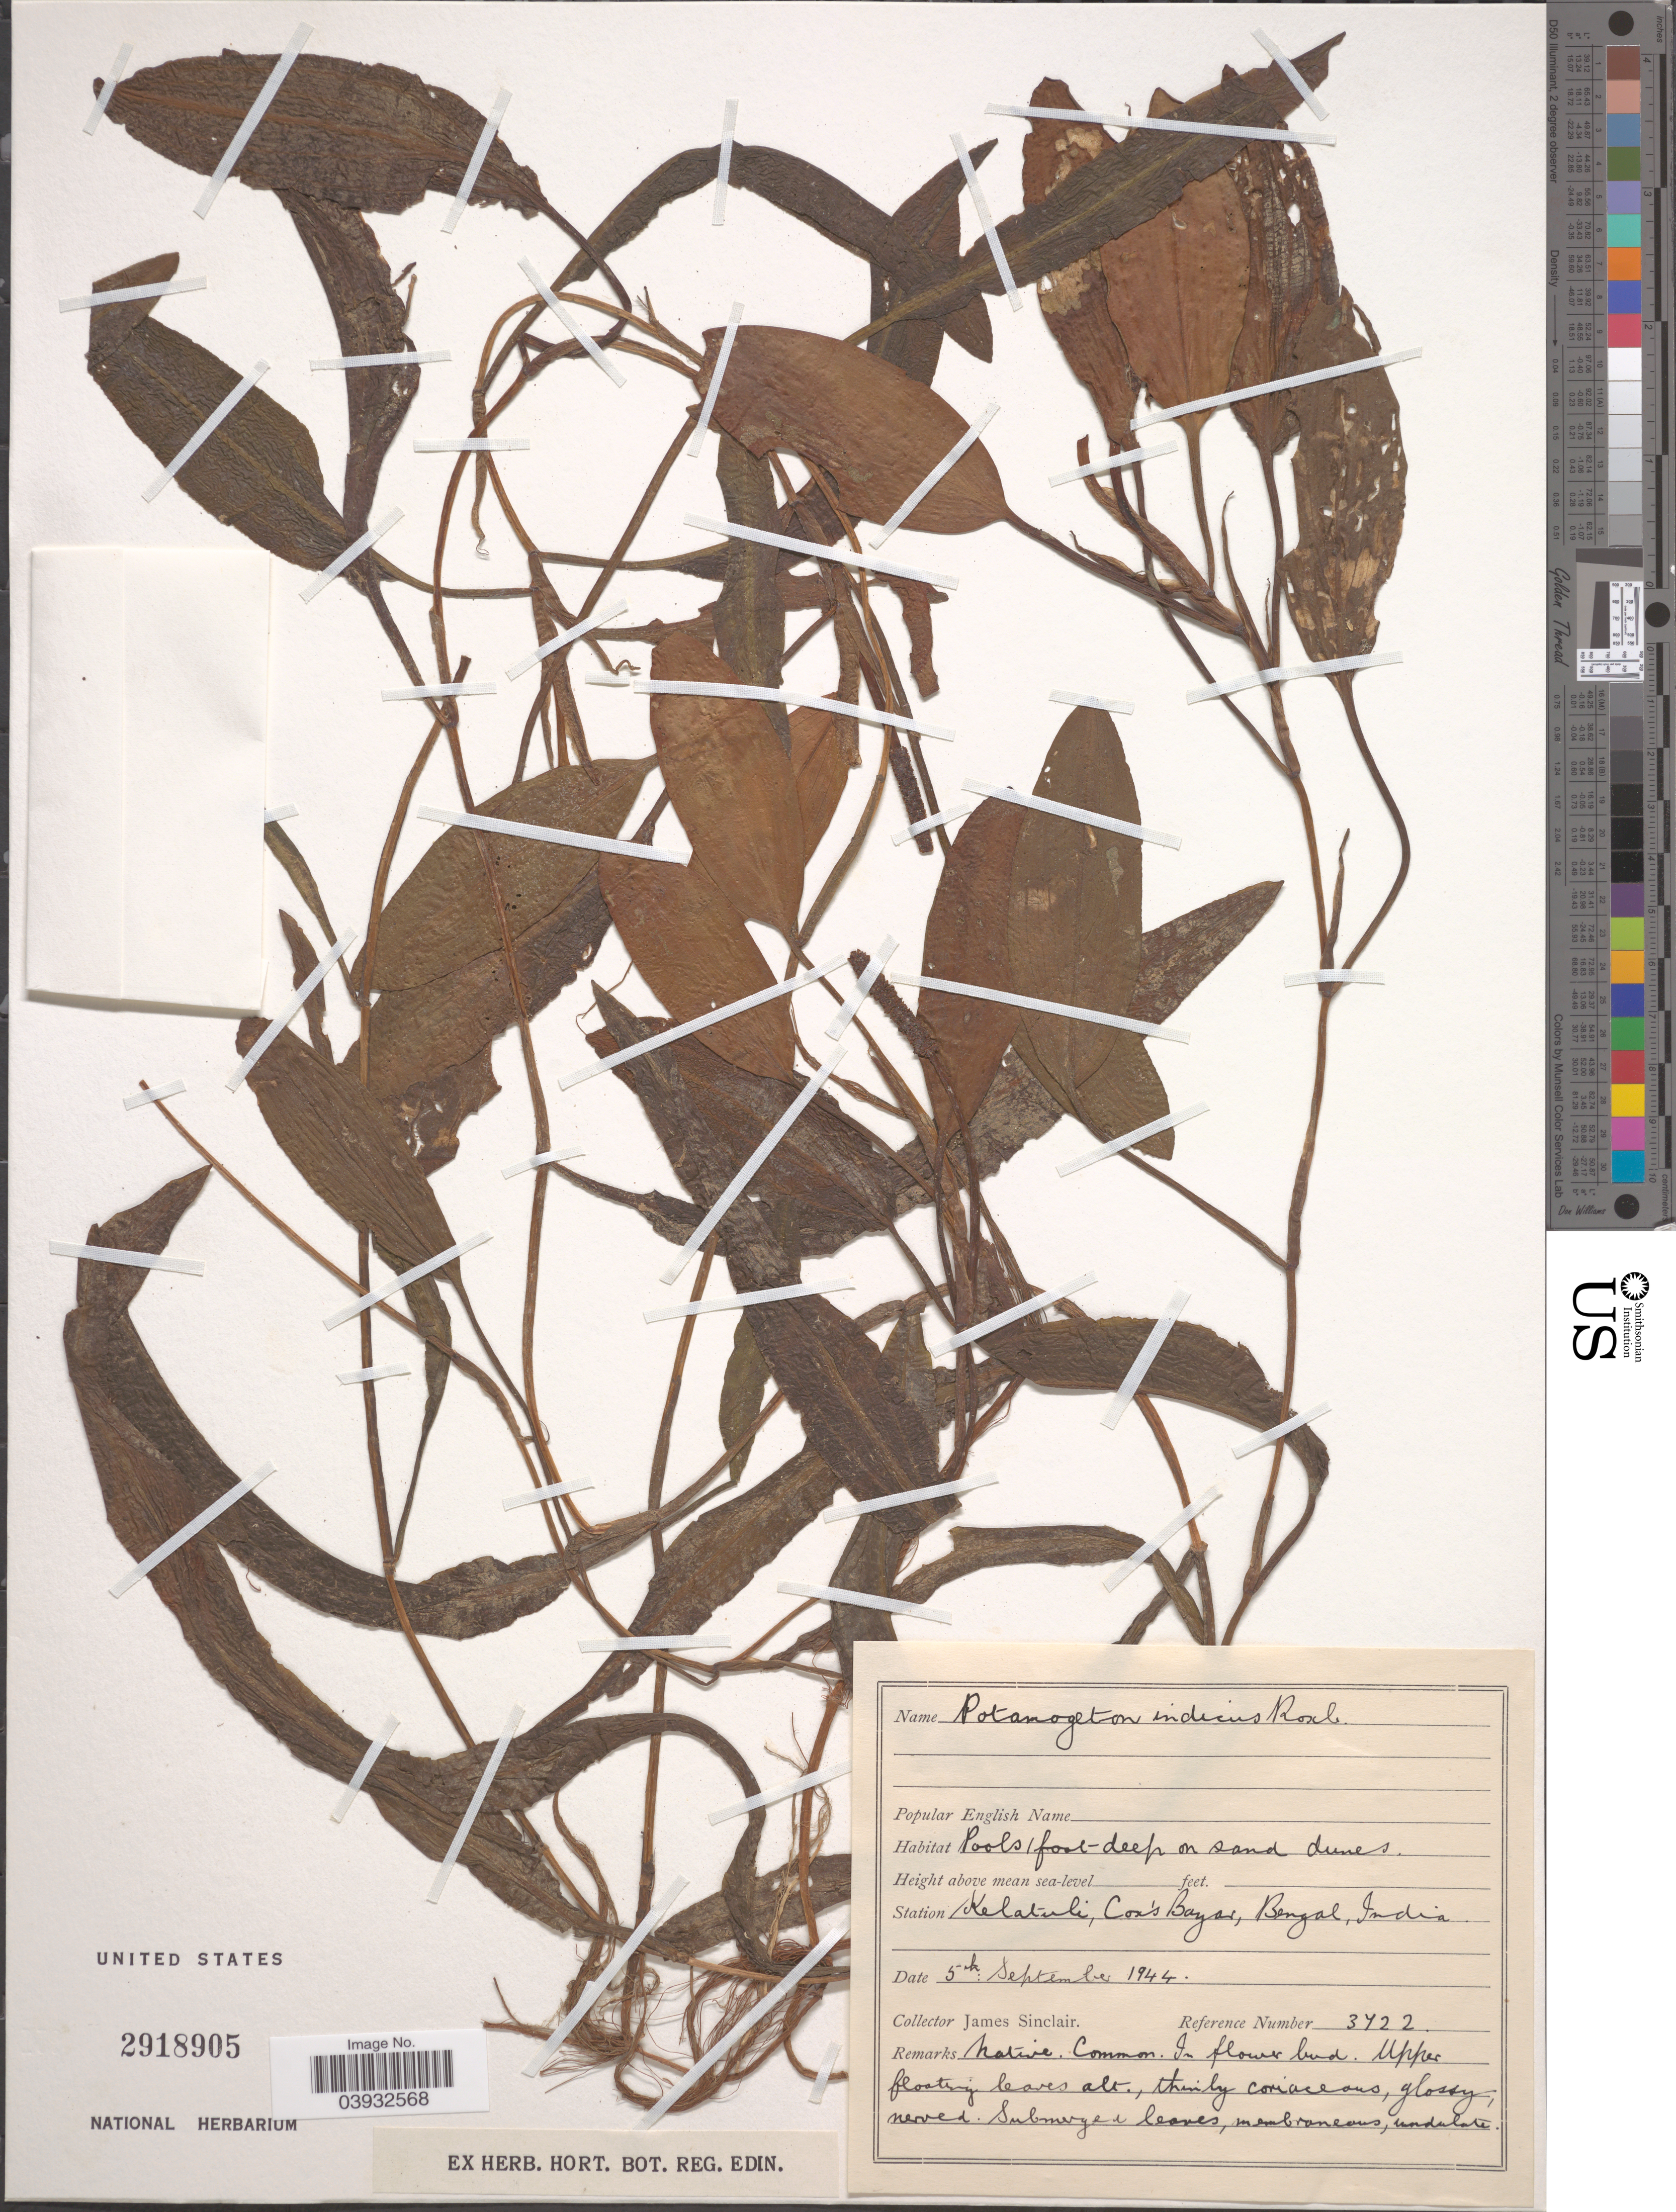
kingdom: Plantae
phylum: Tracheophyta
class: Liliopsida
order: Alismatales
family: Potamogetonaceae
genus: Potamogeton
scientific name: Potamogeton indicus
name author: Roth ex Roem. & Schult.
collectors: J. Sinclair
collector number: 3722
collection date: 1944-09-05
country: Bangladesh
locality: Station Kelatuli, Cox's Bazar, Bengal.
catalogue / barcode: US 2918905